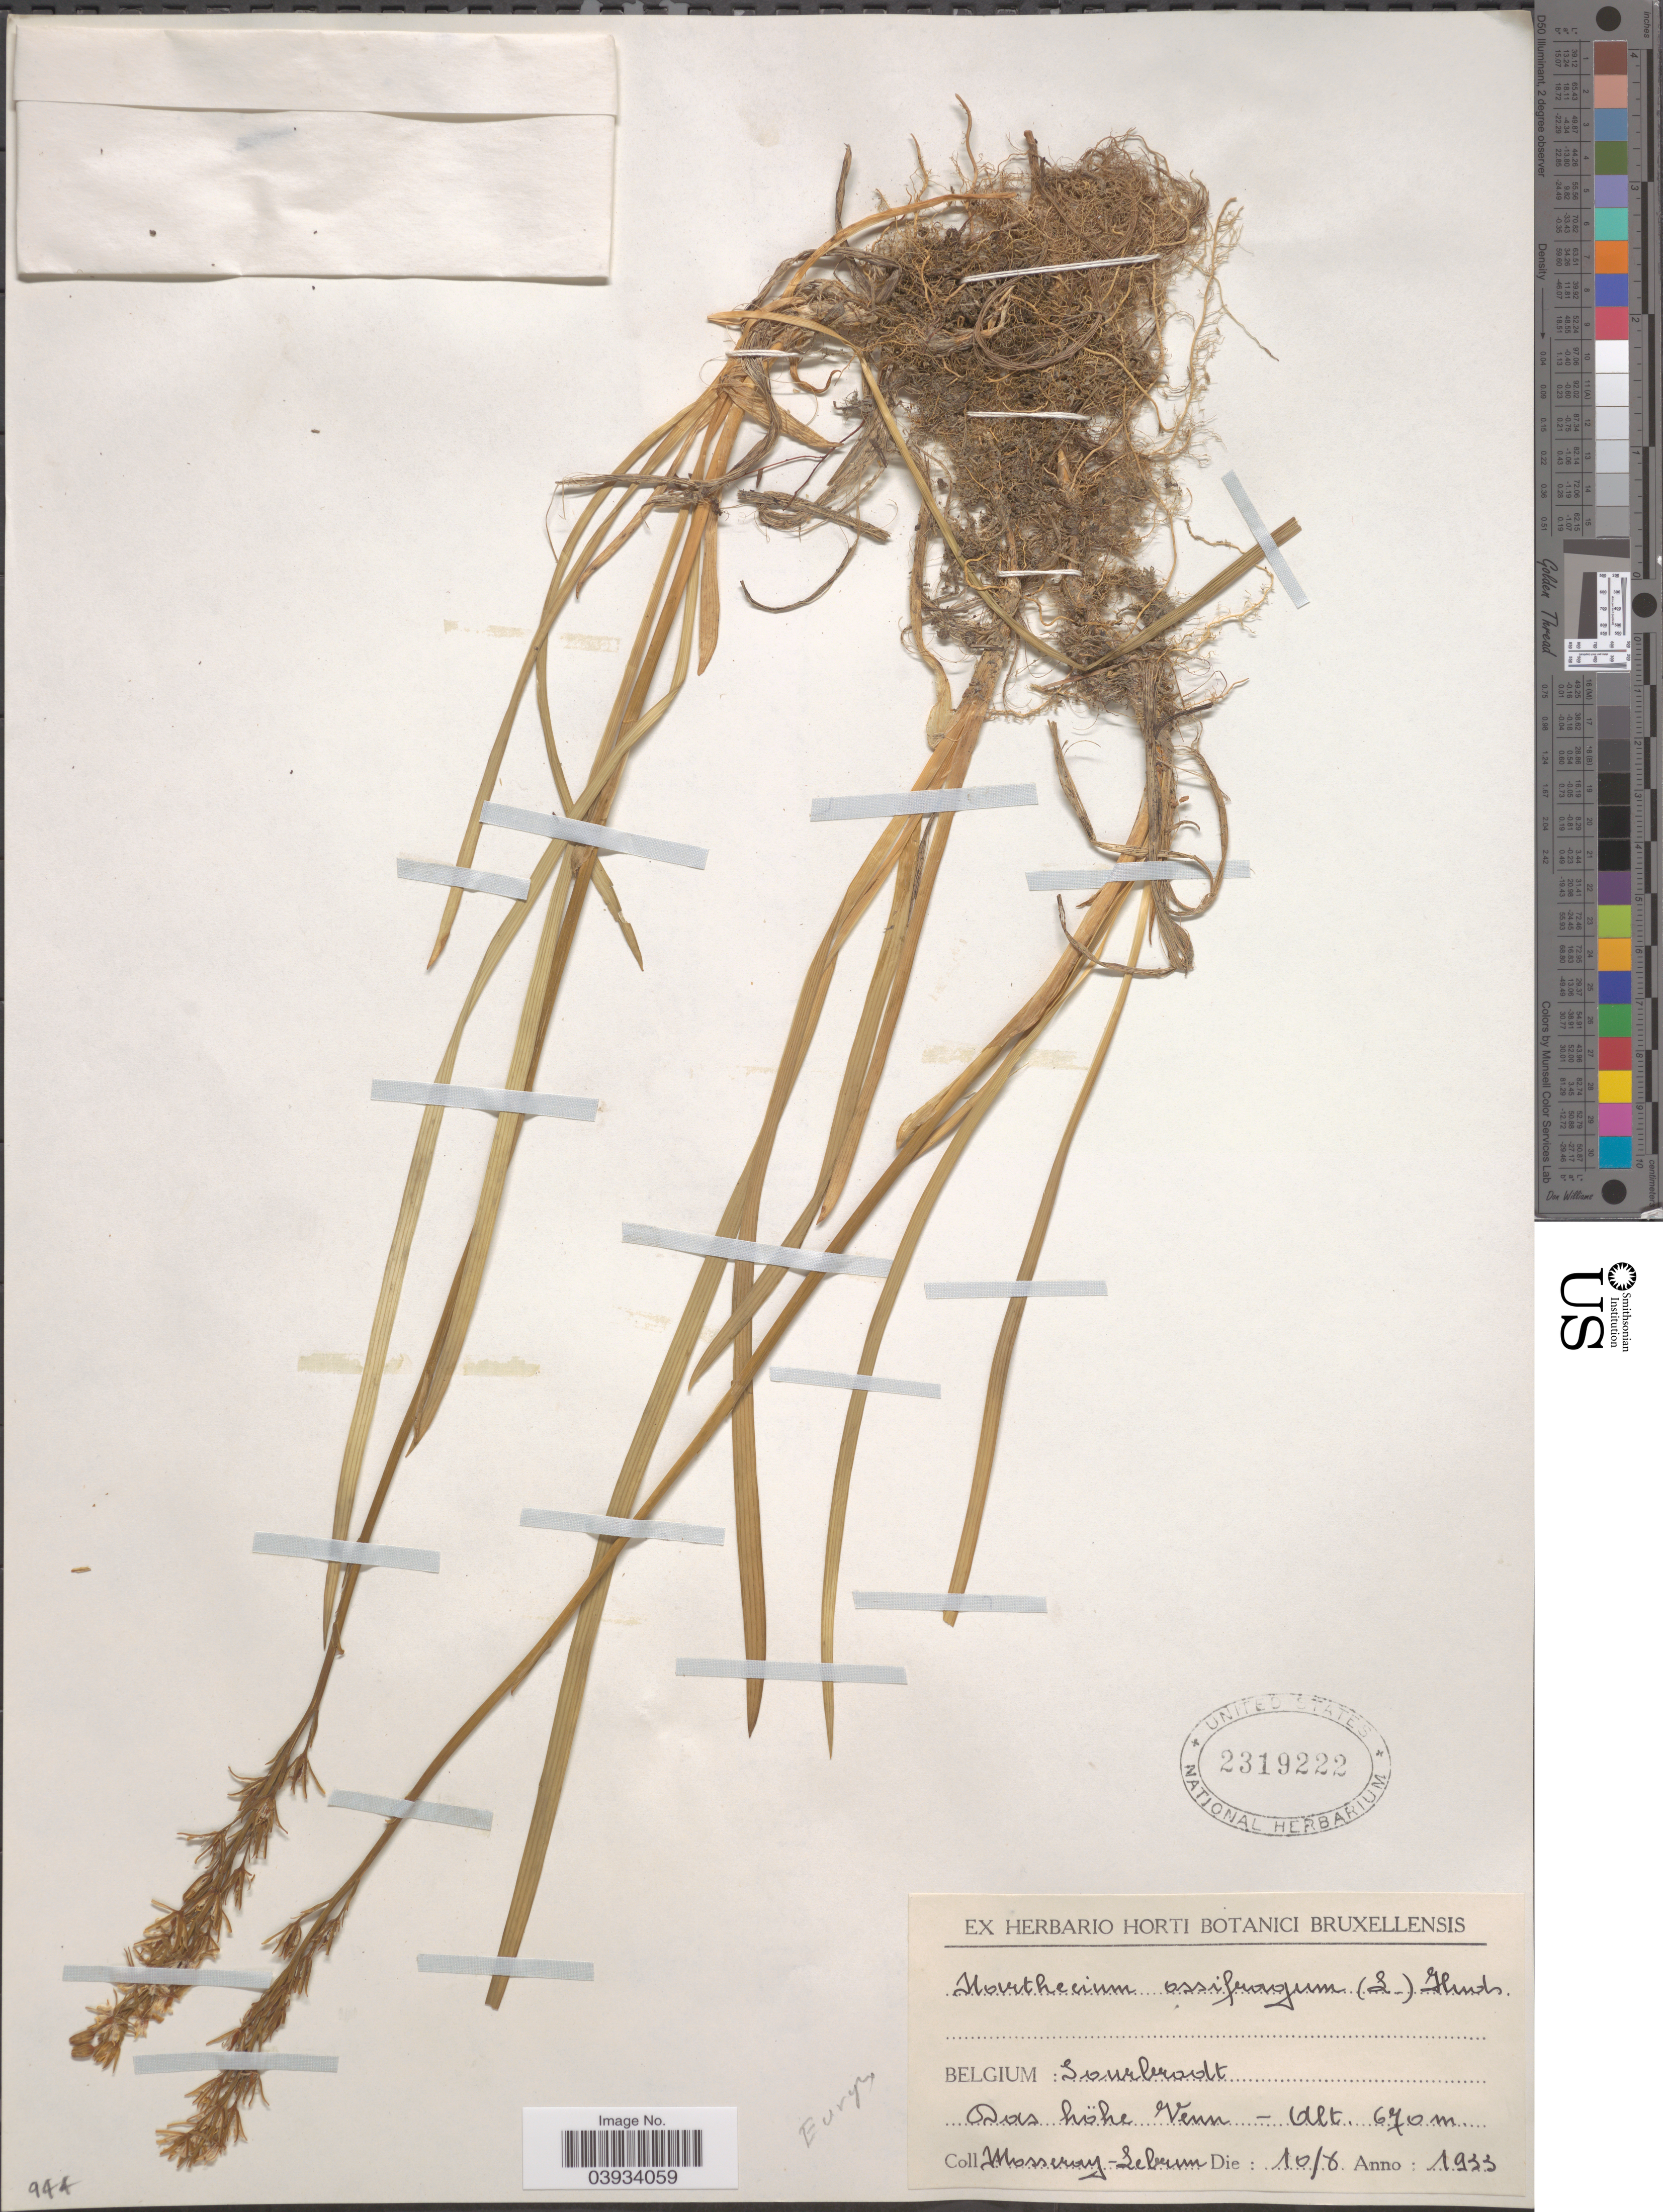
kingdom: Plantae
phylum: Tracheophyta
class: Liliopsida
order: Dioscoreales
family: Nartheciaceae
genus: Narthecium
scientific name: Narthecium ossifragum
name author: Huds.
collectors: Mosseray & J.A. Lebrun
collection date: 1933-08-10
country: Belgium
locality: Sourbrodt, Das höhe Venn.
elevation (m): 670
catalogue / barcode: US 2319222